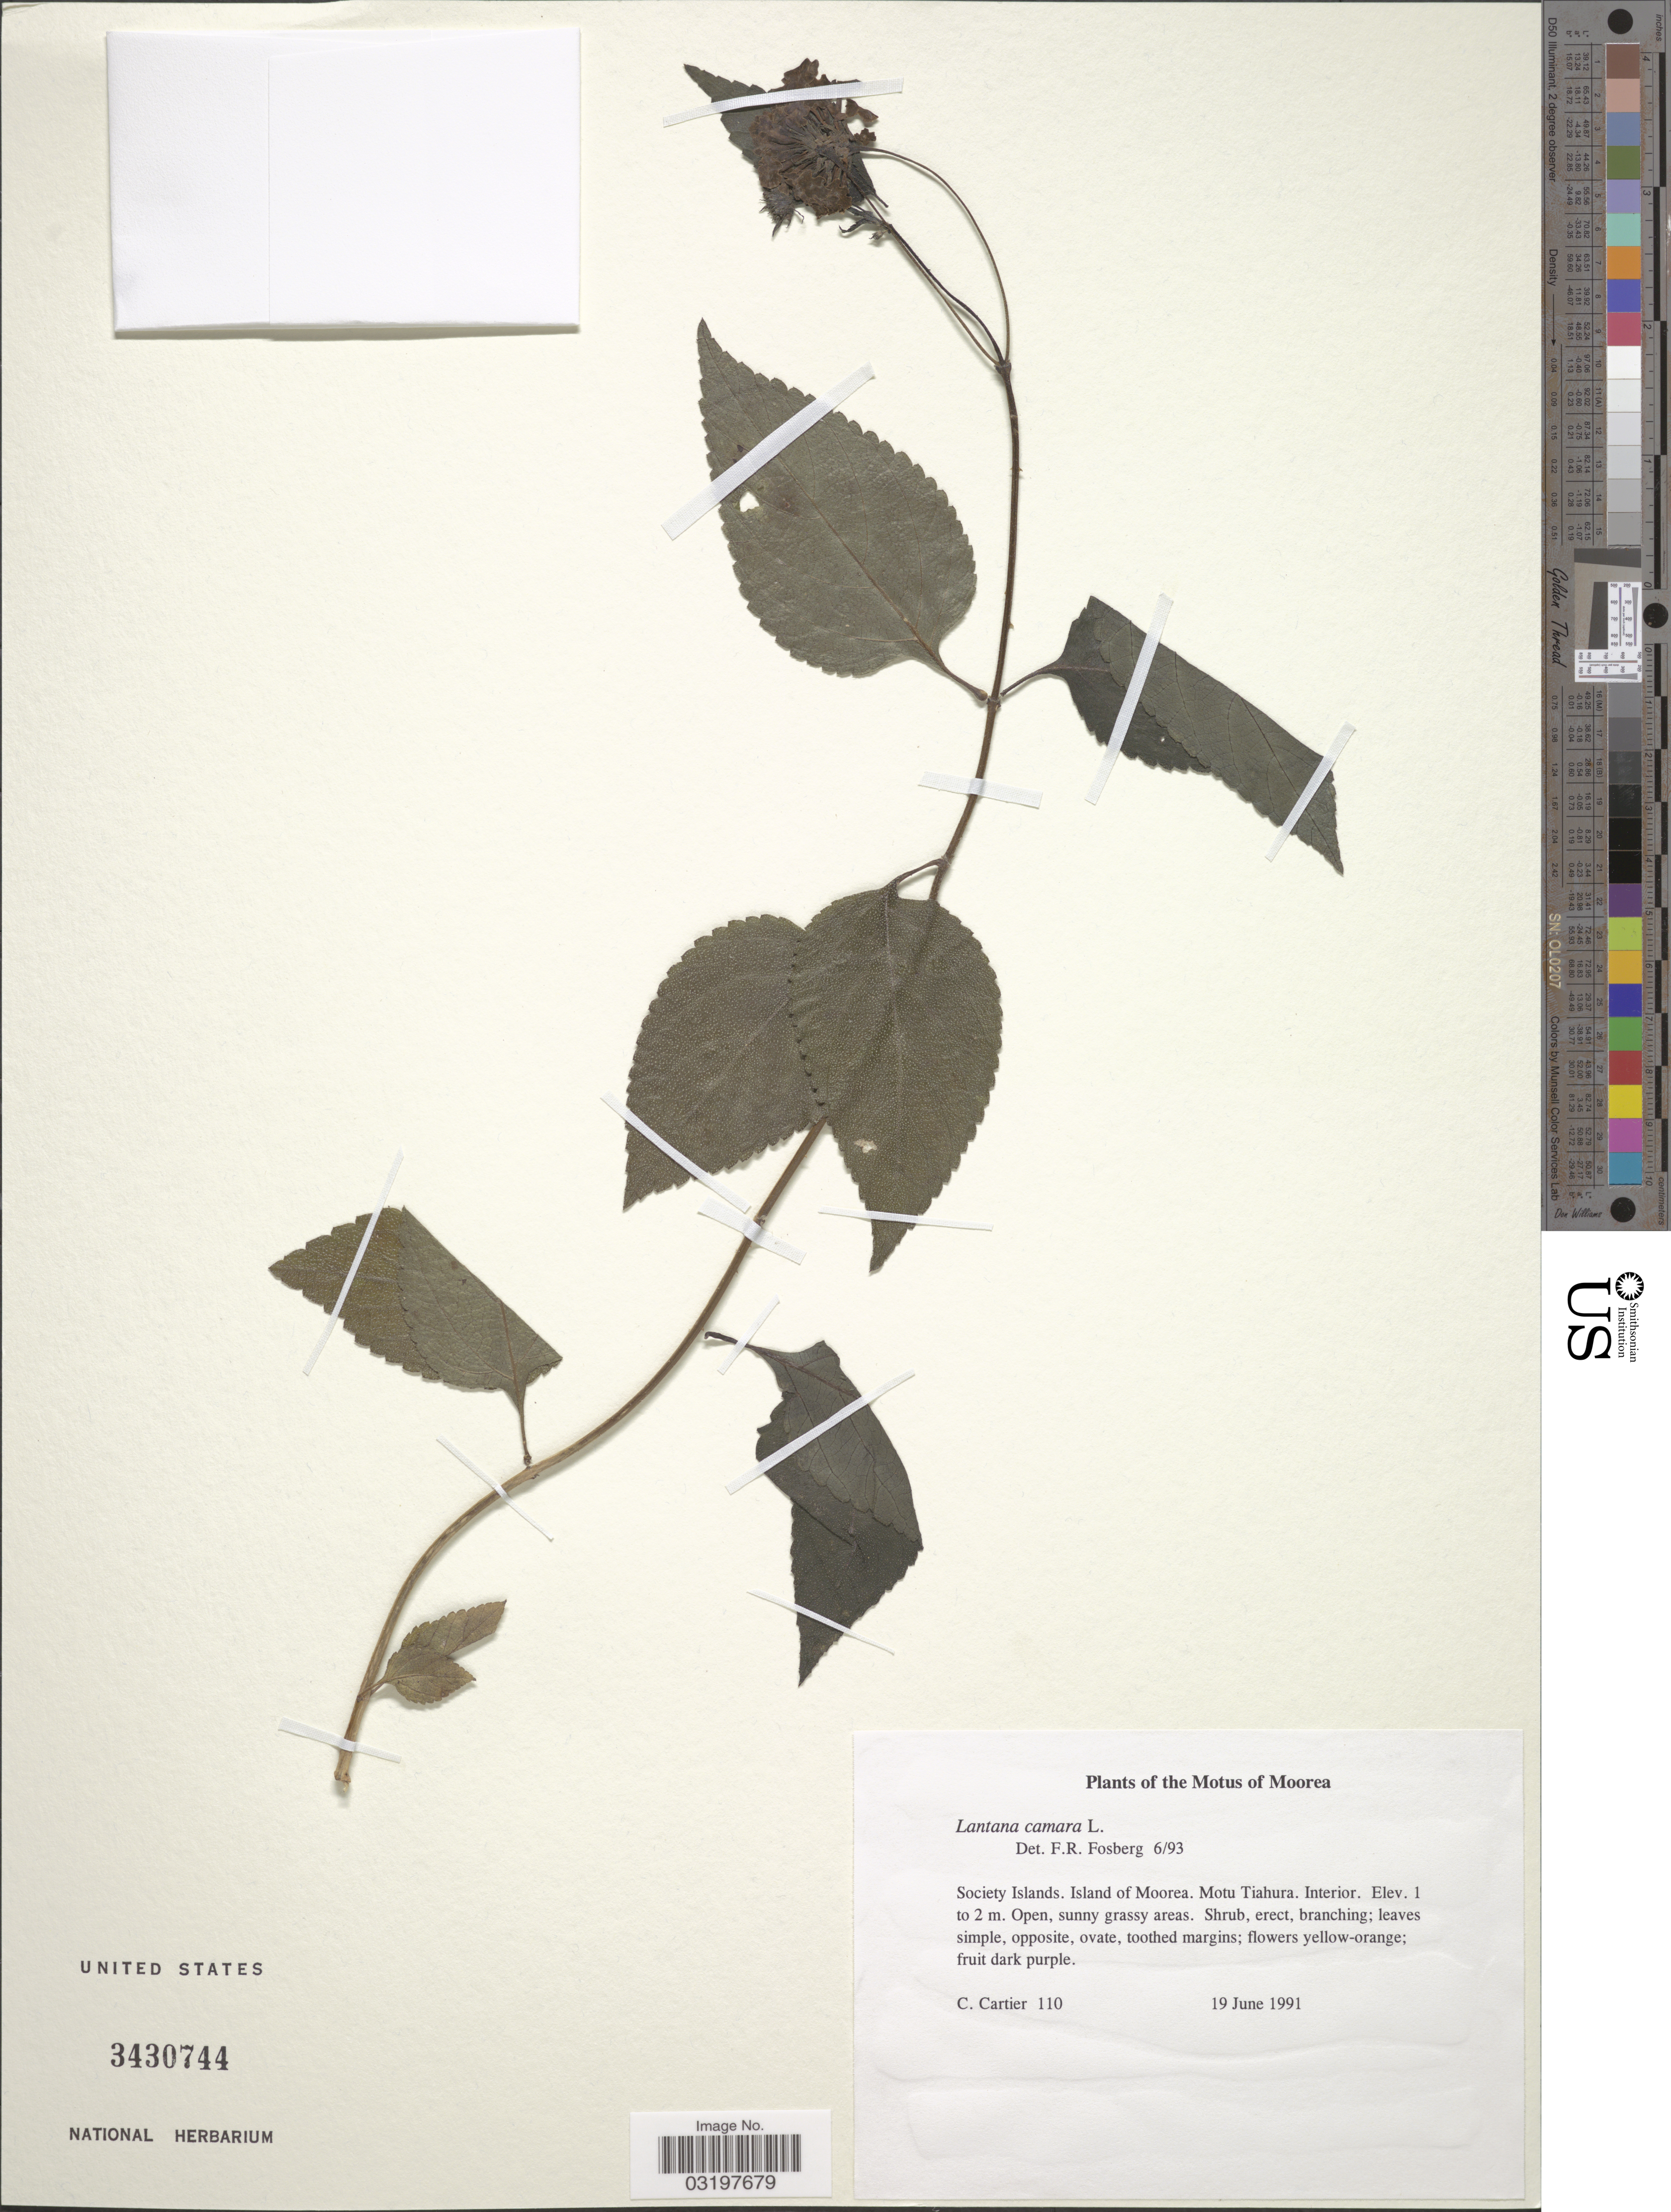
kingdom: Plantae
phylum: Tracheophyta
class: Magnoliopsida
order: Lamiales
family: Verbenaceae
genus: Lantana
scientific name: Lantana camara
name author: L.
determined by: Fosberg, F. R.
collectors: C. Cartier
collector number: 110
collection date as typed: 19 Jun 1991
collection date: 1991-06-19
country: French Polynesia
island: Moorea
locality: Interior, Tiahura [Society Is.]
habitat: Open, sunny grassy areas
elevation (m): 1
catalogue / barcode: US 3430744